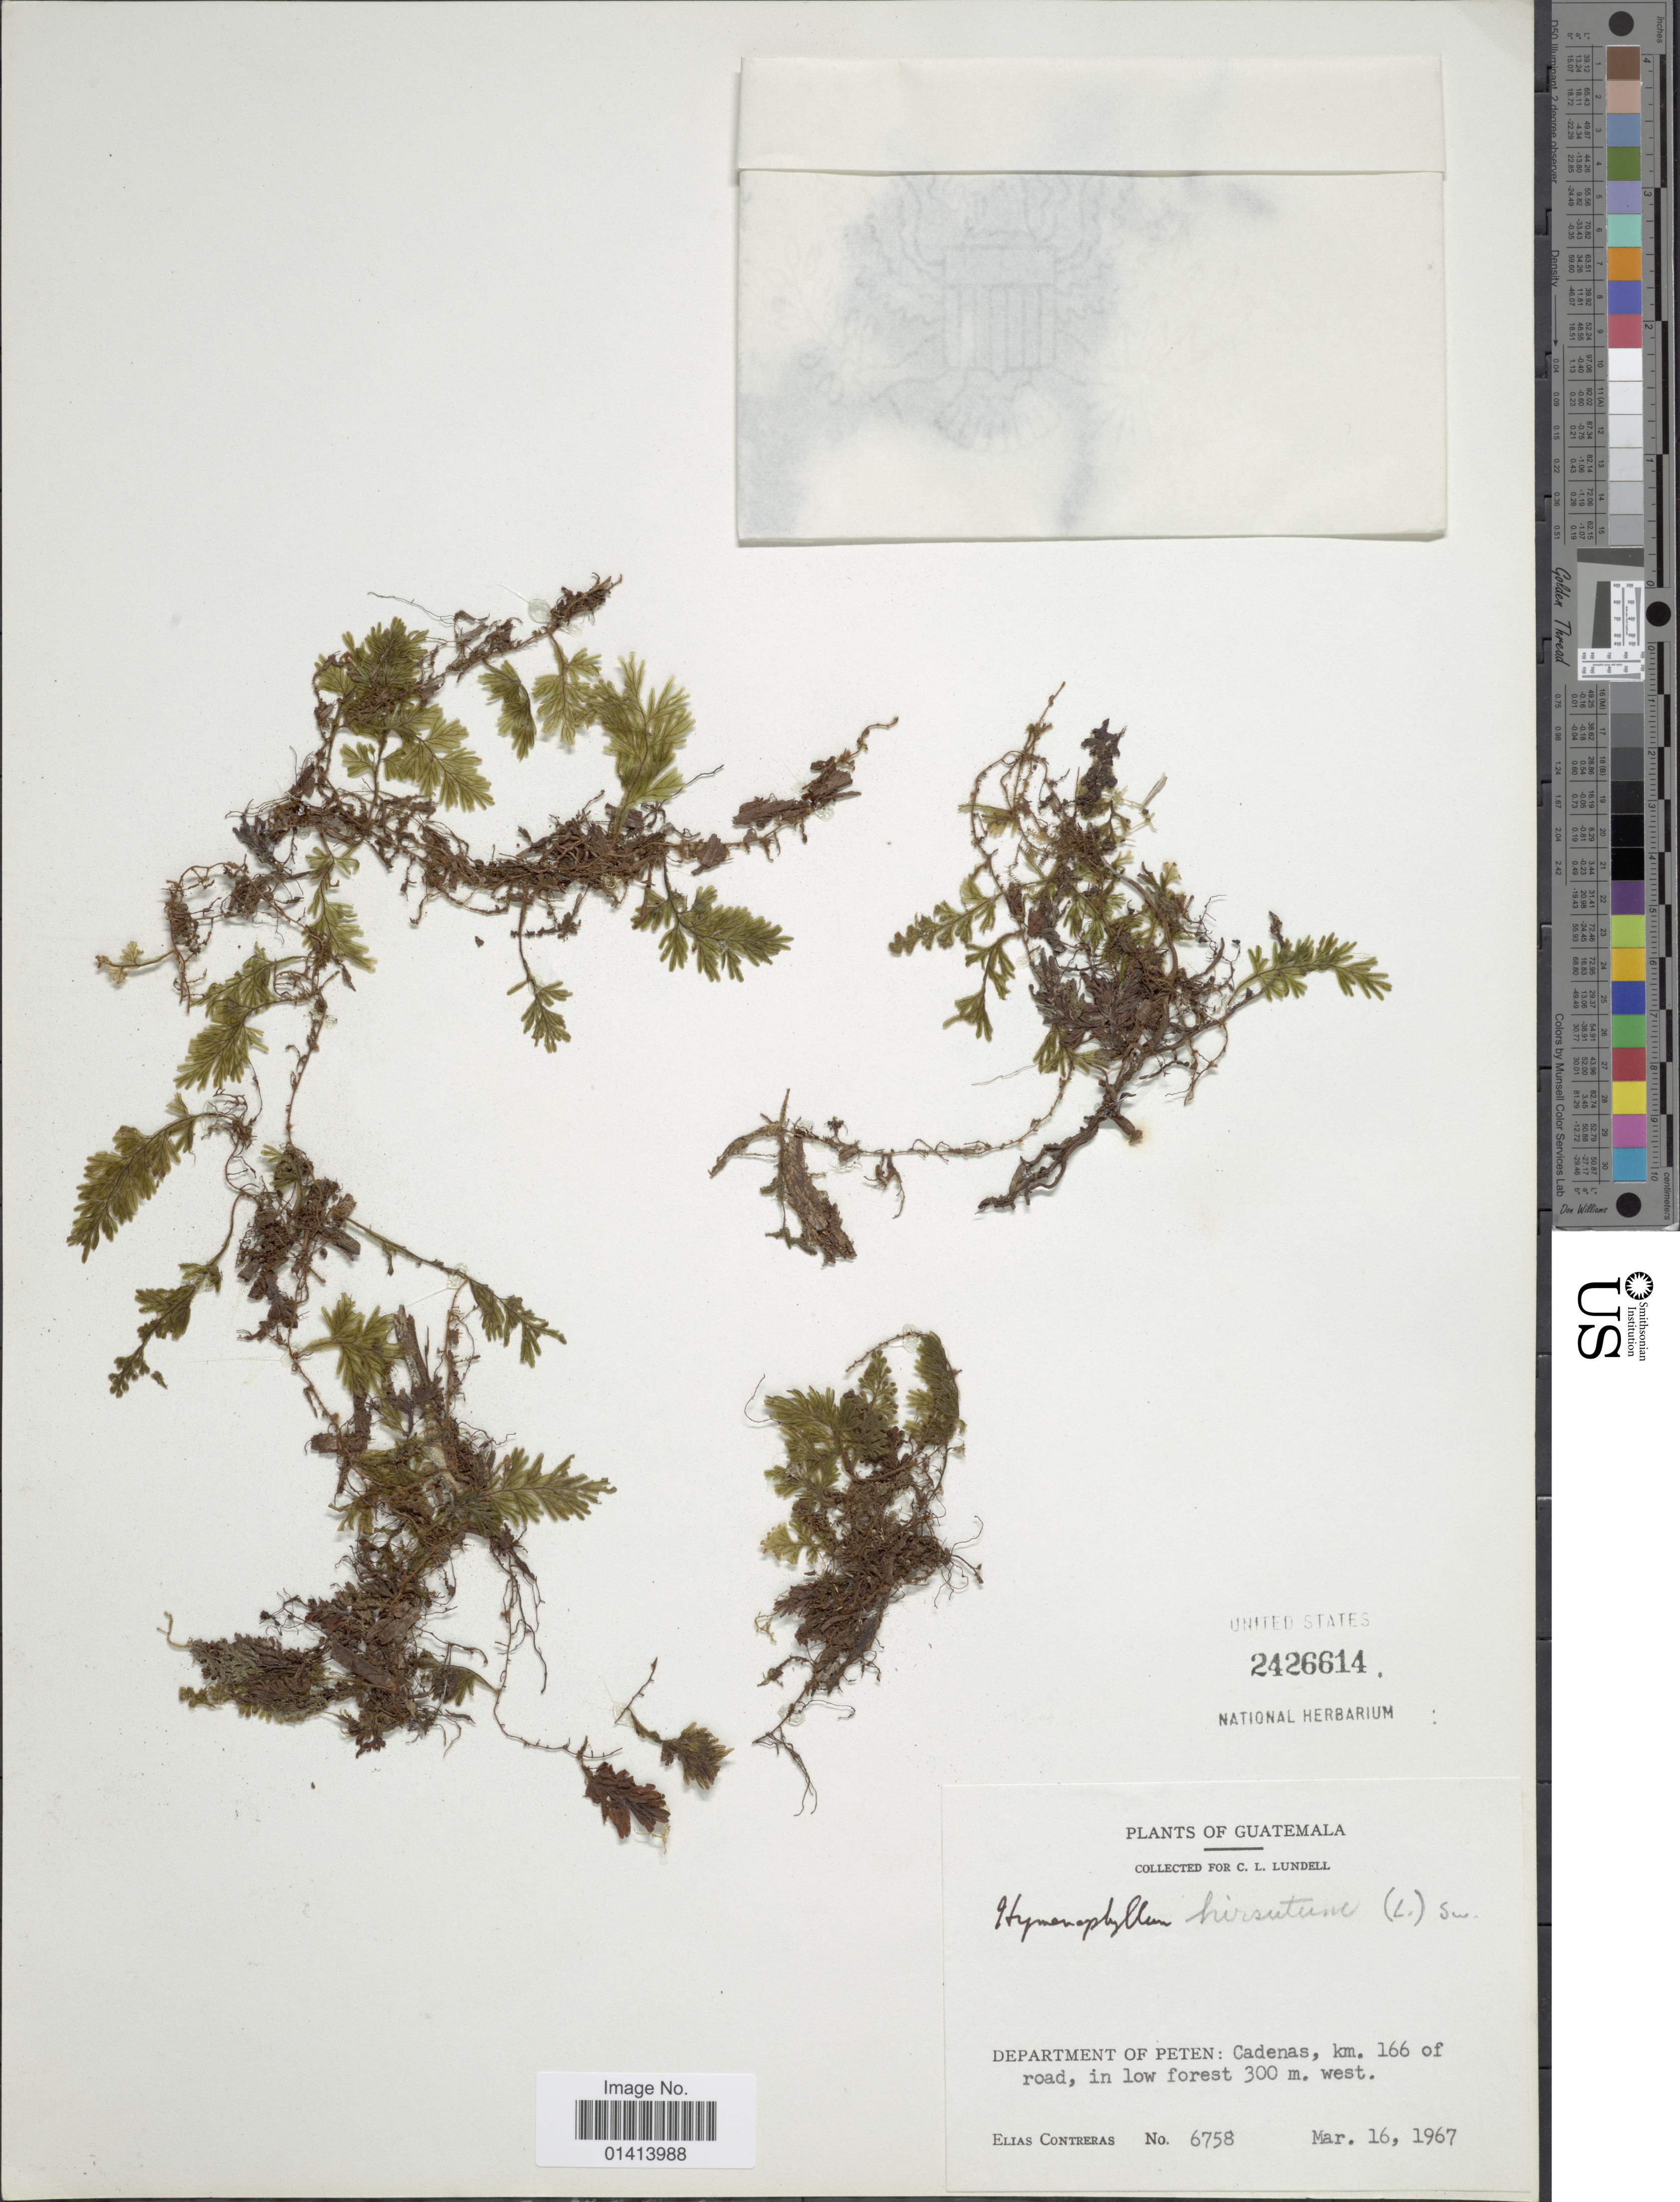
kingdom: Plantae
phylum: Tracheophyta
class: Polypodiopsida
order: Hymenophyllales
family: Hymenophyllaceae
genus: Hymenophyllum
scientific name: Hymenophyllum hirsutum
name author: (L.) Sw.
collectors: E. Contreras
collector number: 6758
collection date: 1967-03-16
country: Guatemala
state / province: El Petén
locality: Department of Peten: cadenas, km 166 of road, in low forest 300 m. west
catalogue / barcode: US 2426614